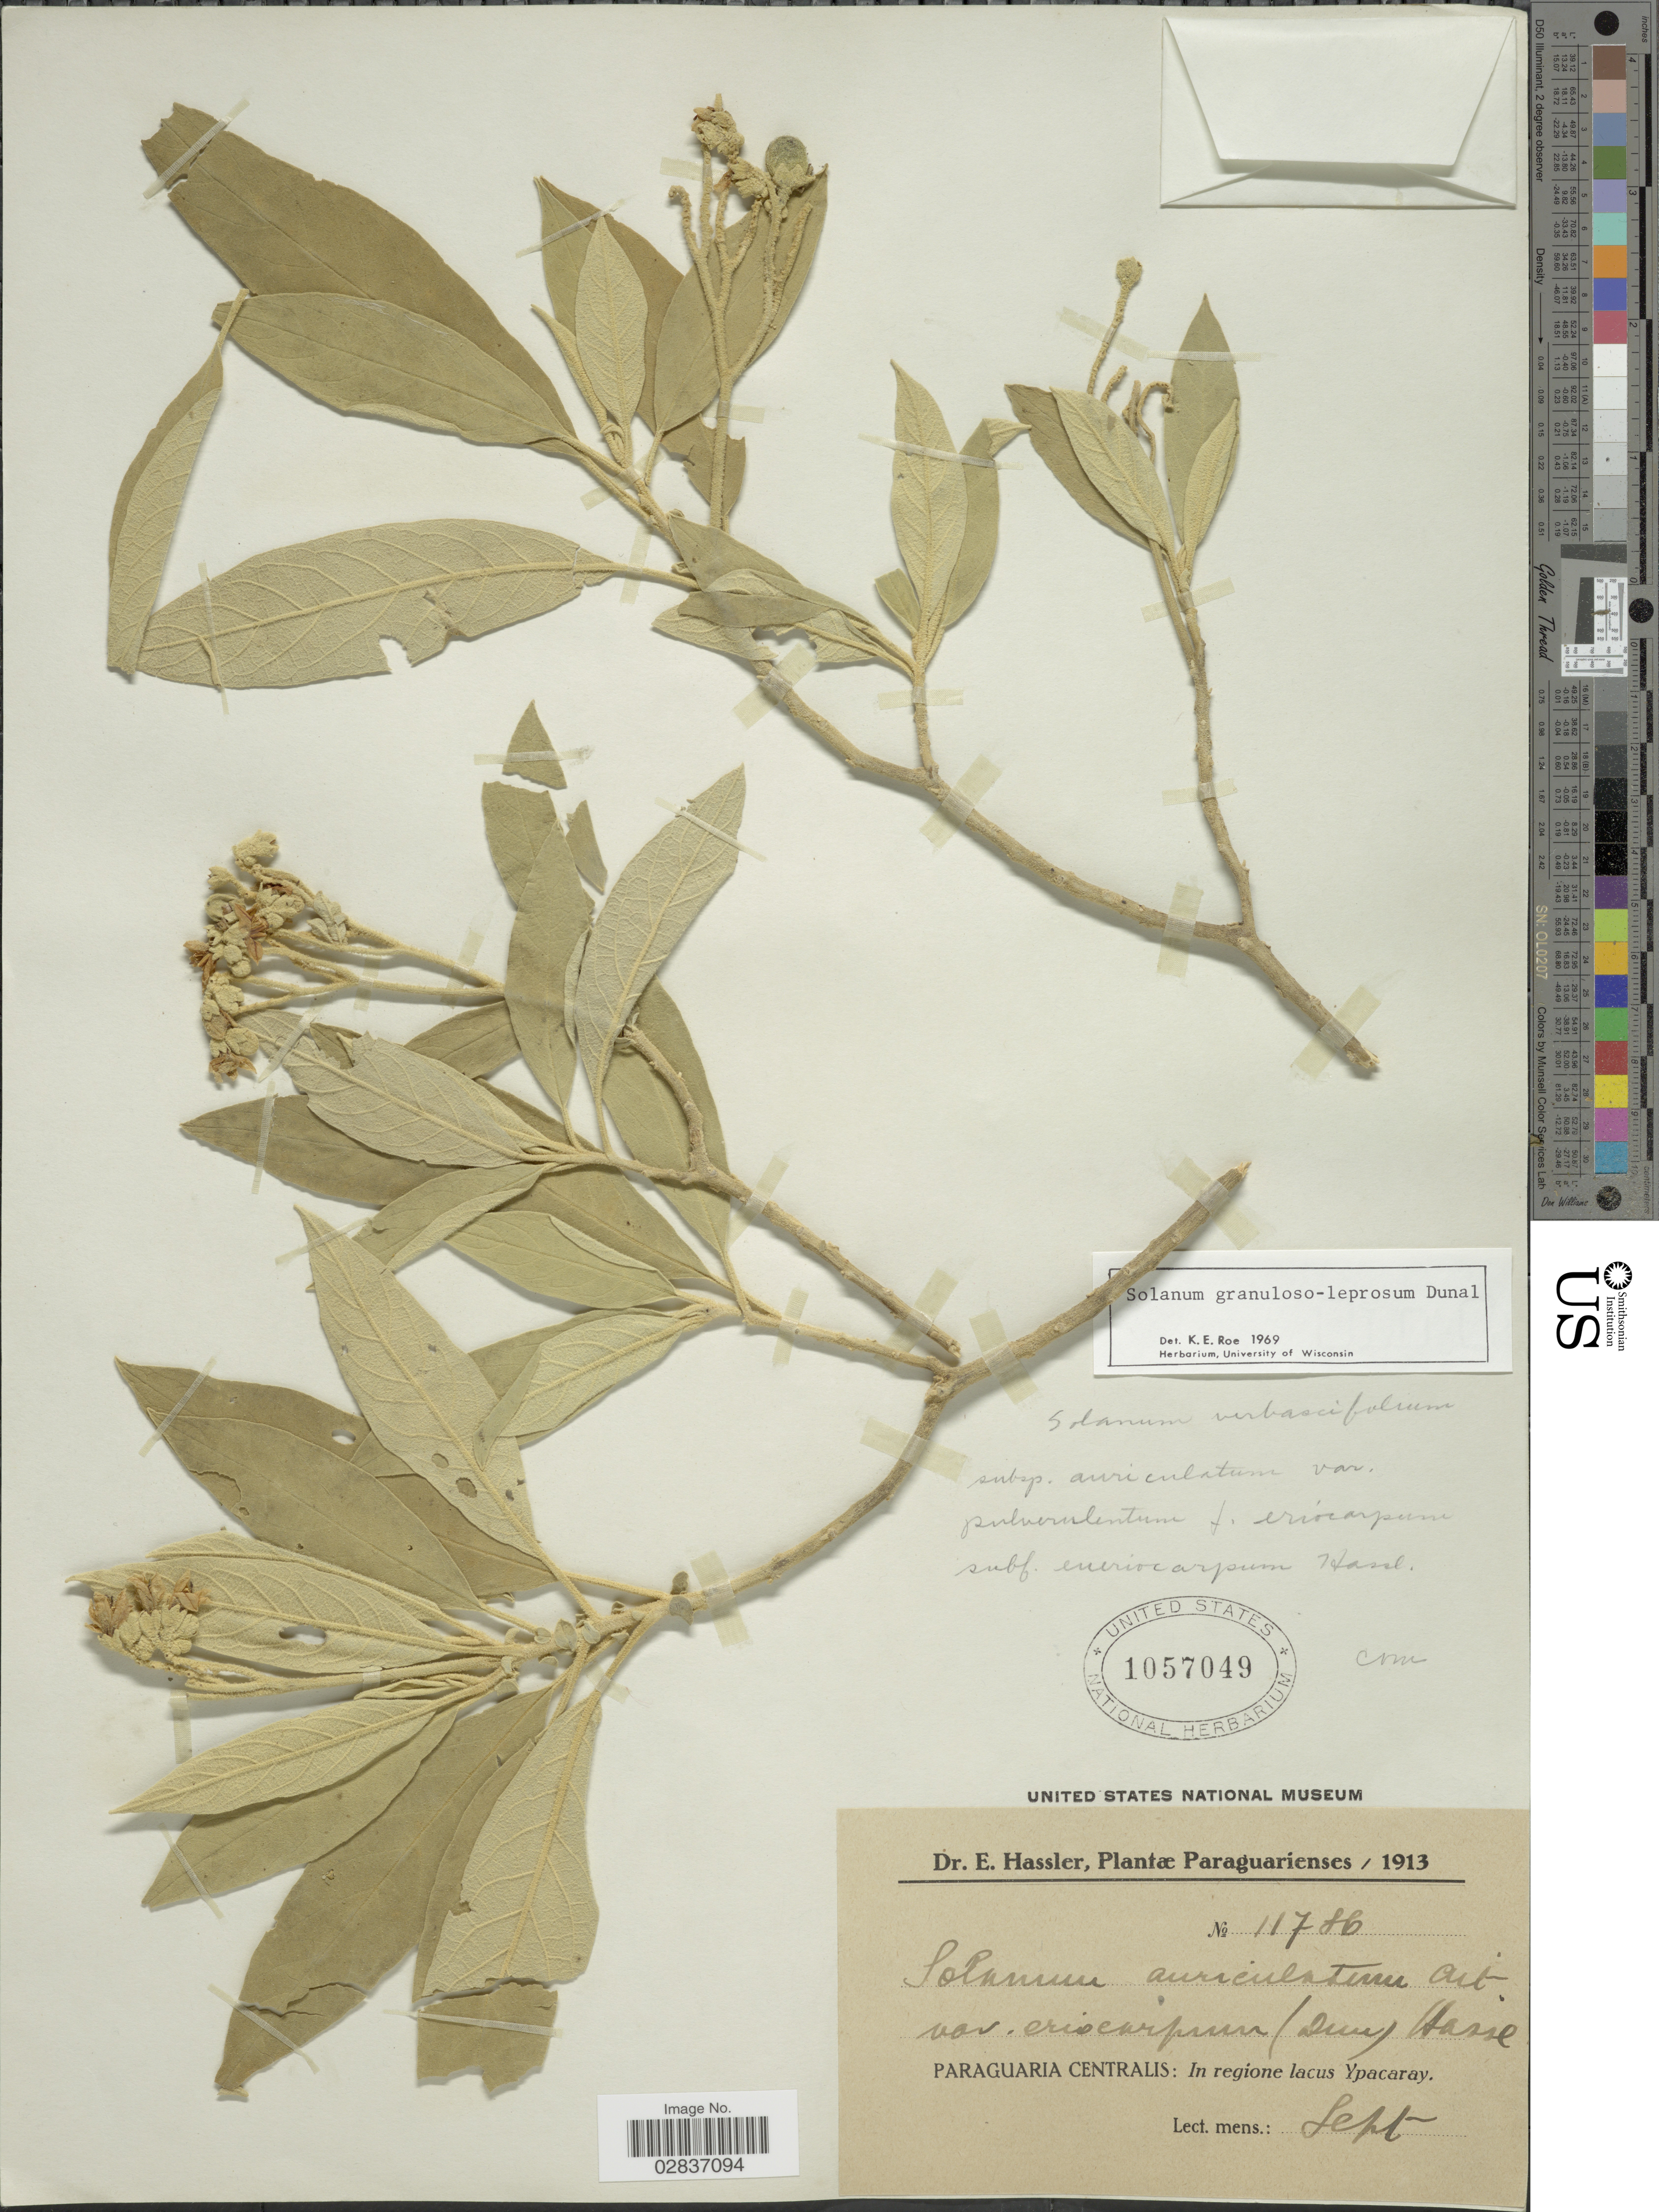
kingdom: Plantae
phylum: Tracheophyta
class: Magnoliopsida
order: Solanales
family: Solanaceae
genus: Solanum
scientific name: Solanum granuloso-leprosum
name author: Dunal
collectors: E. Hassler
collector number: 11786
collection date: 1913-09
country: Paraguay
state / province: Paraguari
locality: Paraguaria Centralis: In regione lacus Ypacaray.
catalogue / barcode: US 1057049